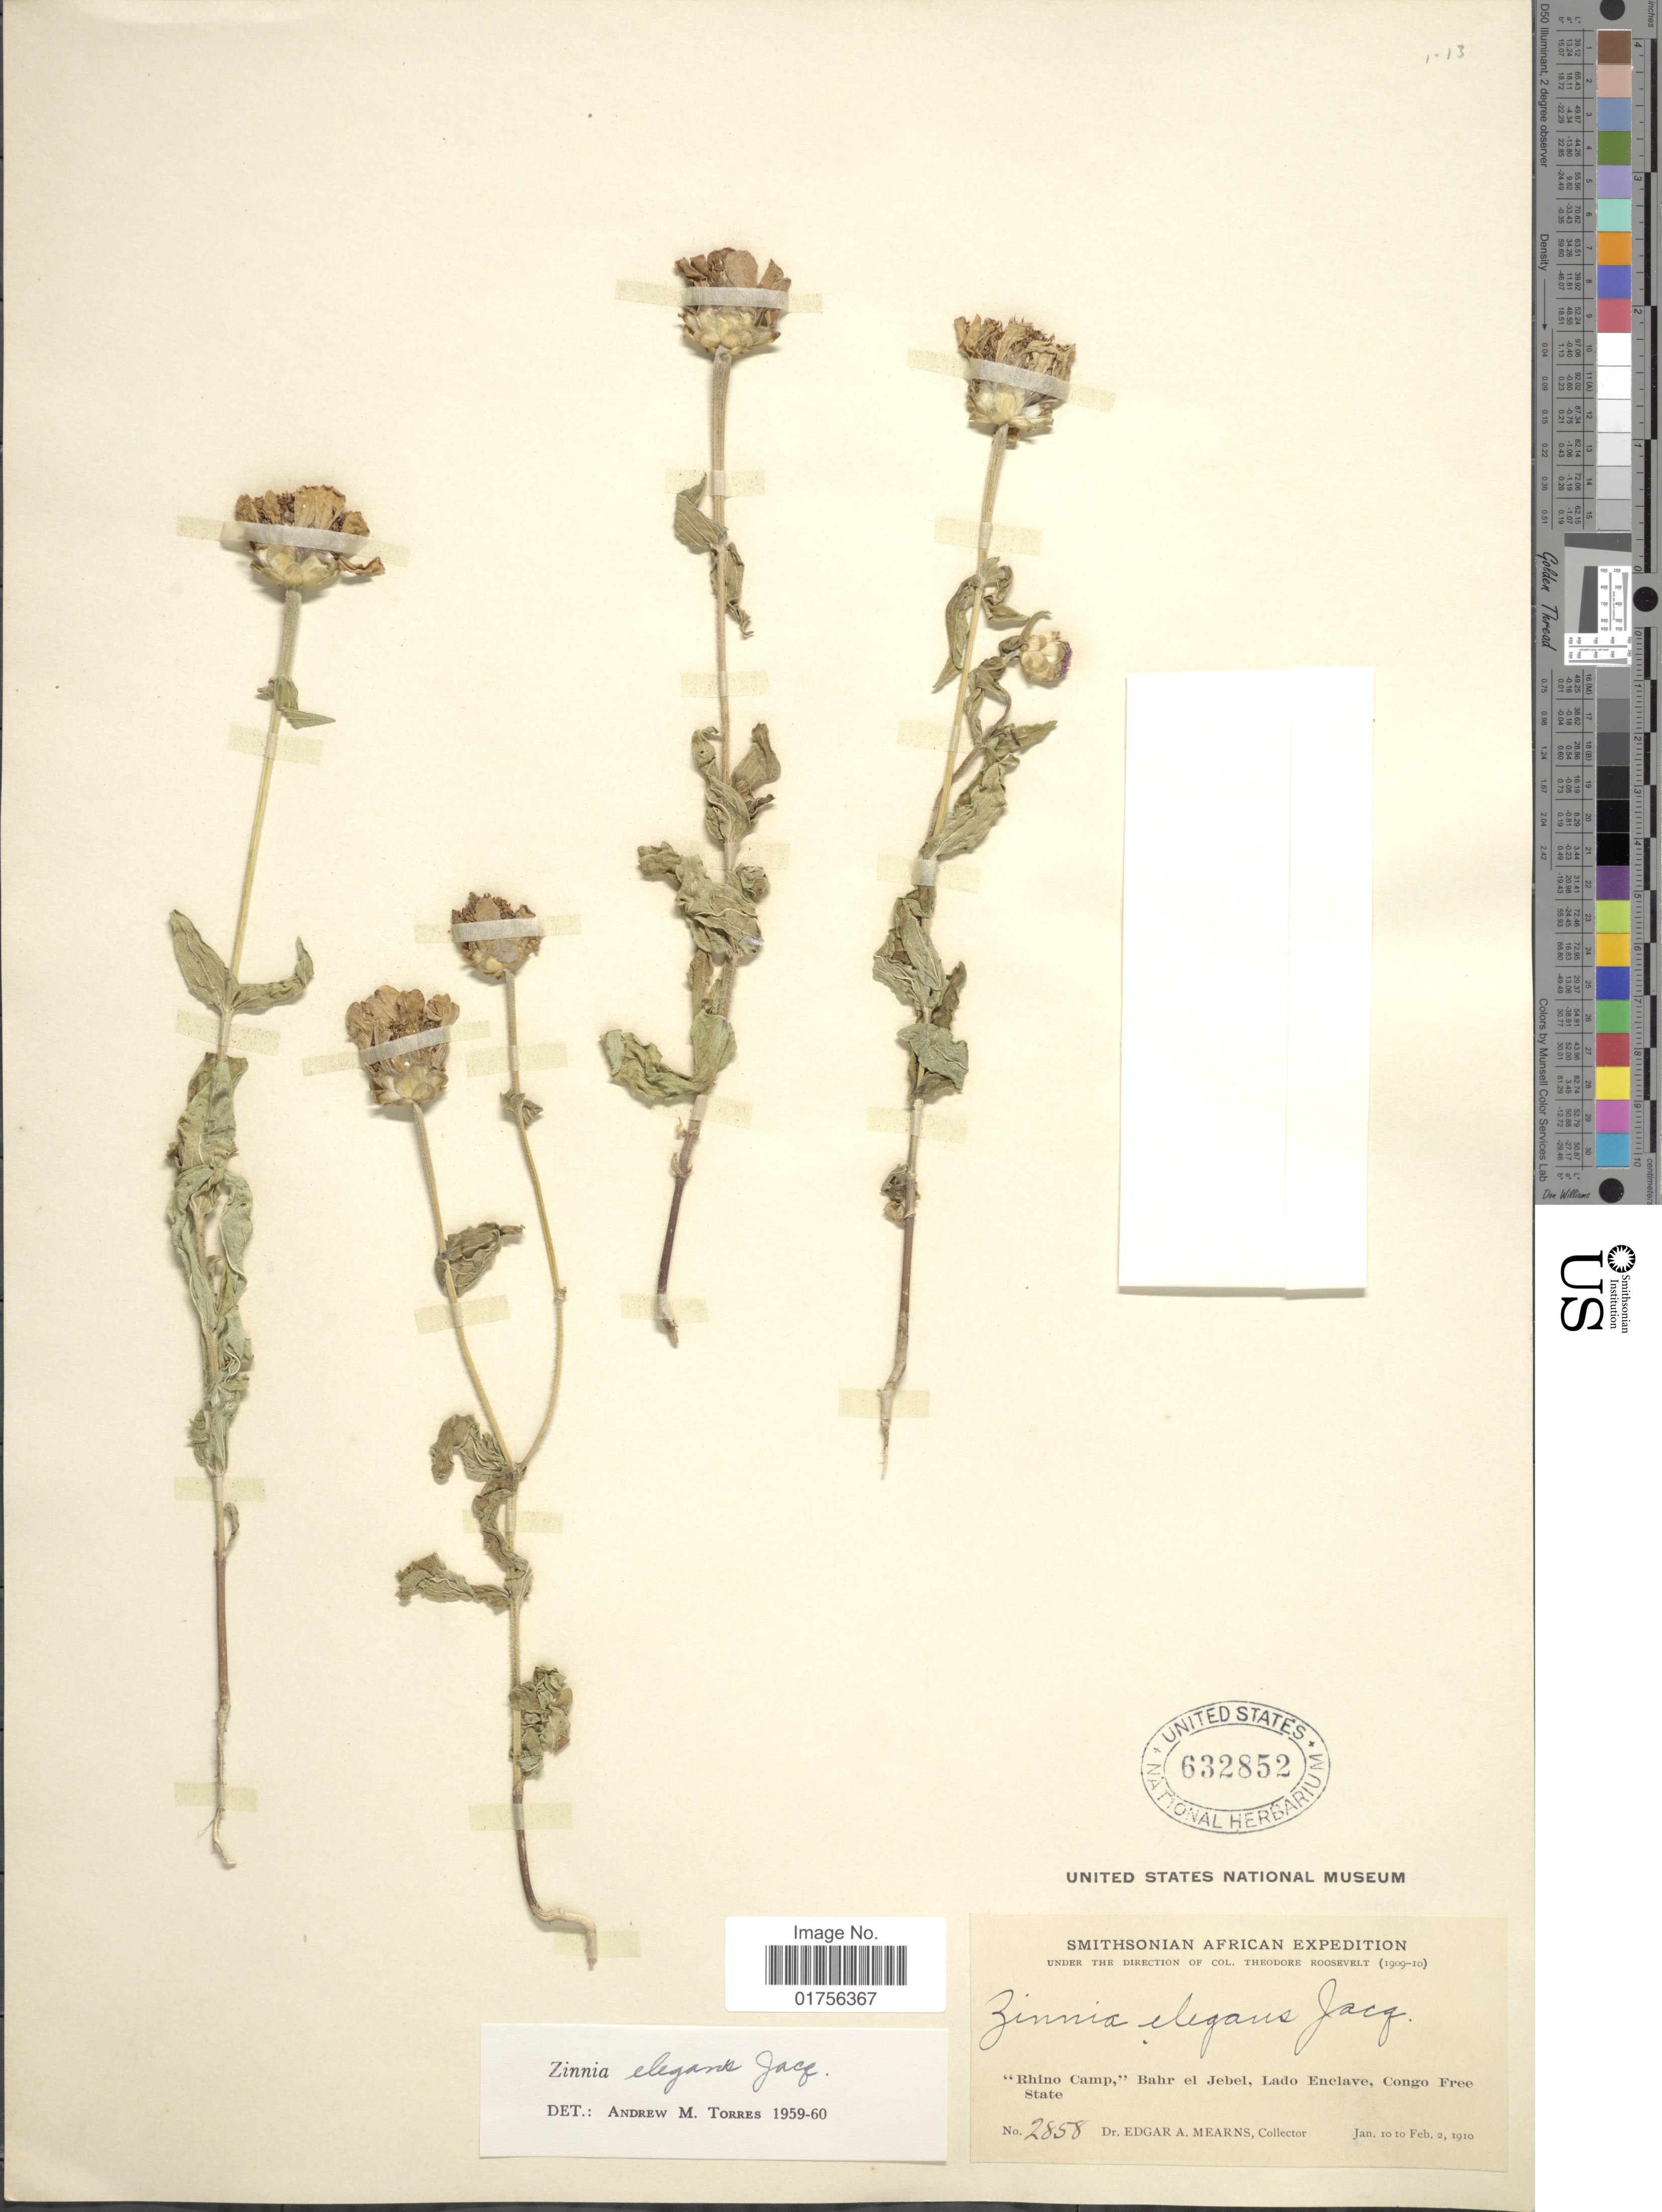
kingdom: Plantae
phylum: Tracheophyta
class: Magnoliopsida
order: Asterales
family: Asteraceae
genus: Zinnia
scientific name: Zinnia elegans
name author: Jacq.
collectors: E. A. Mearns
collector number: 2858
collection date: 1910-01-10/1910-02-02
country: South Sudan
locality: Rhino Camp, Bahr el Jebel, Lado Enclave, Congo Free State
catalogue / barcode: US 632852